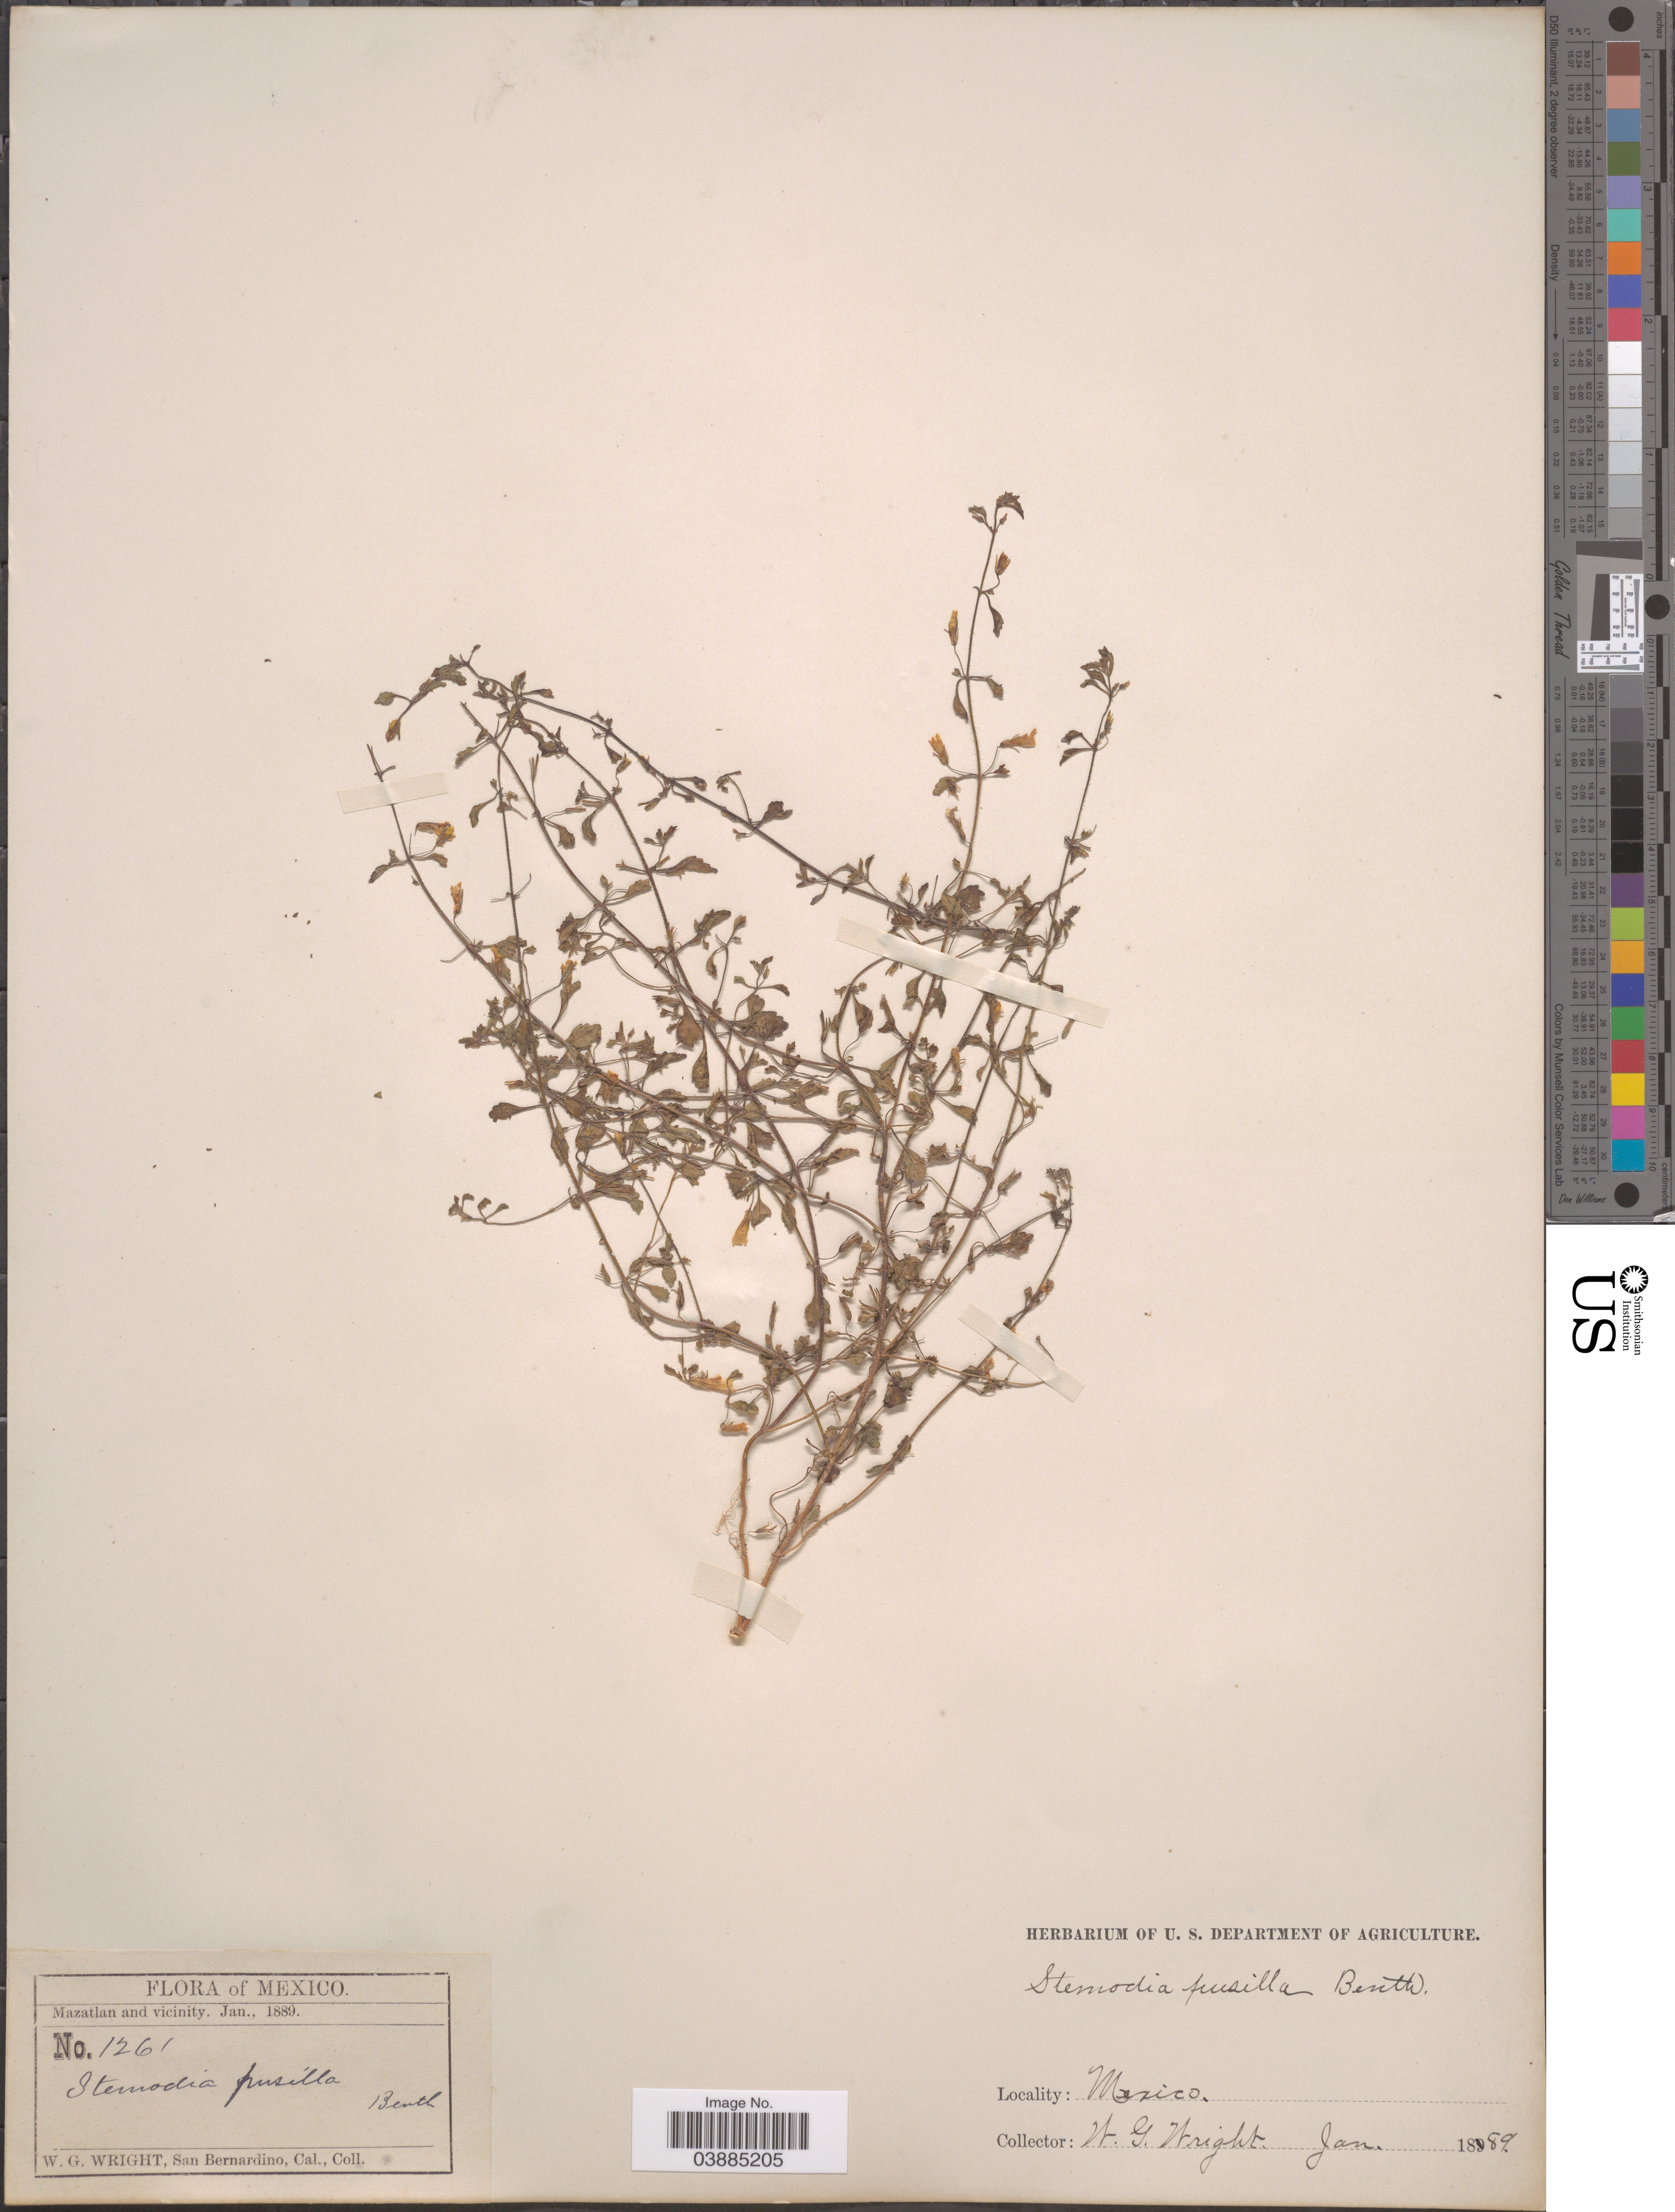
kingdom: Plantae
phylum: Tracheophyta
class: Magnoliopsida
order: Lamiales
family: Plantaginaceae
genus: Stemodia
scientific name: Stemodia pusilla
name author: Benth.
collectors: W. G. Wright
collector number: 1261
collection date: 1889-01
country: Mexico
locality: Mazatlan and vicinity.